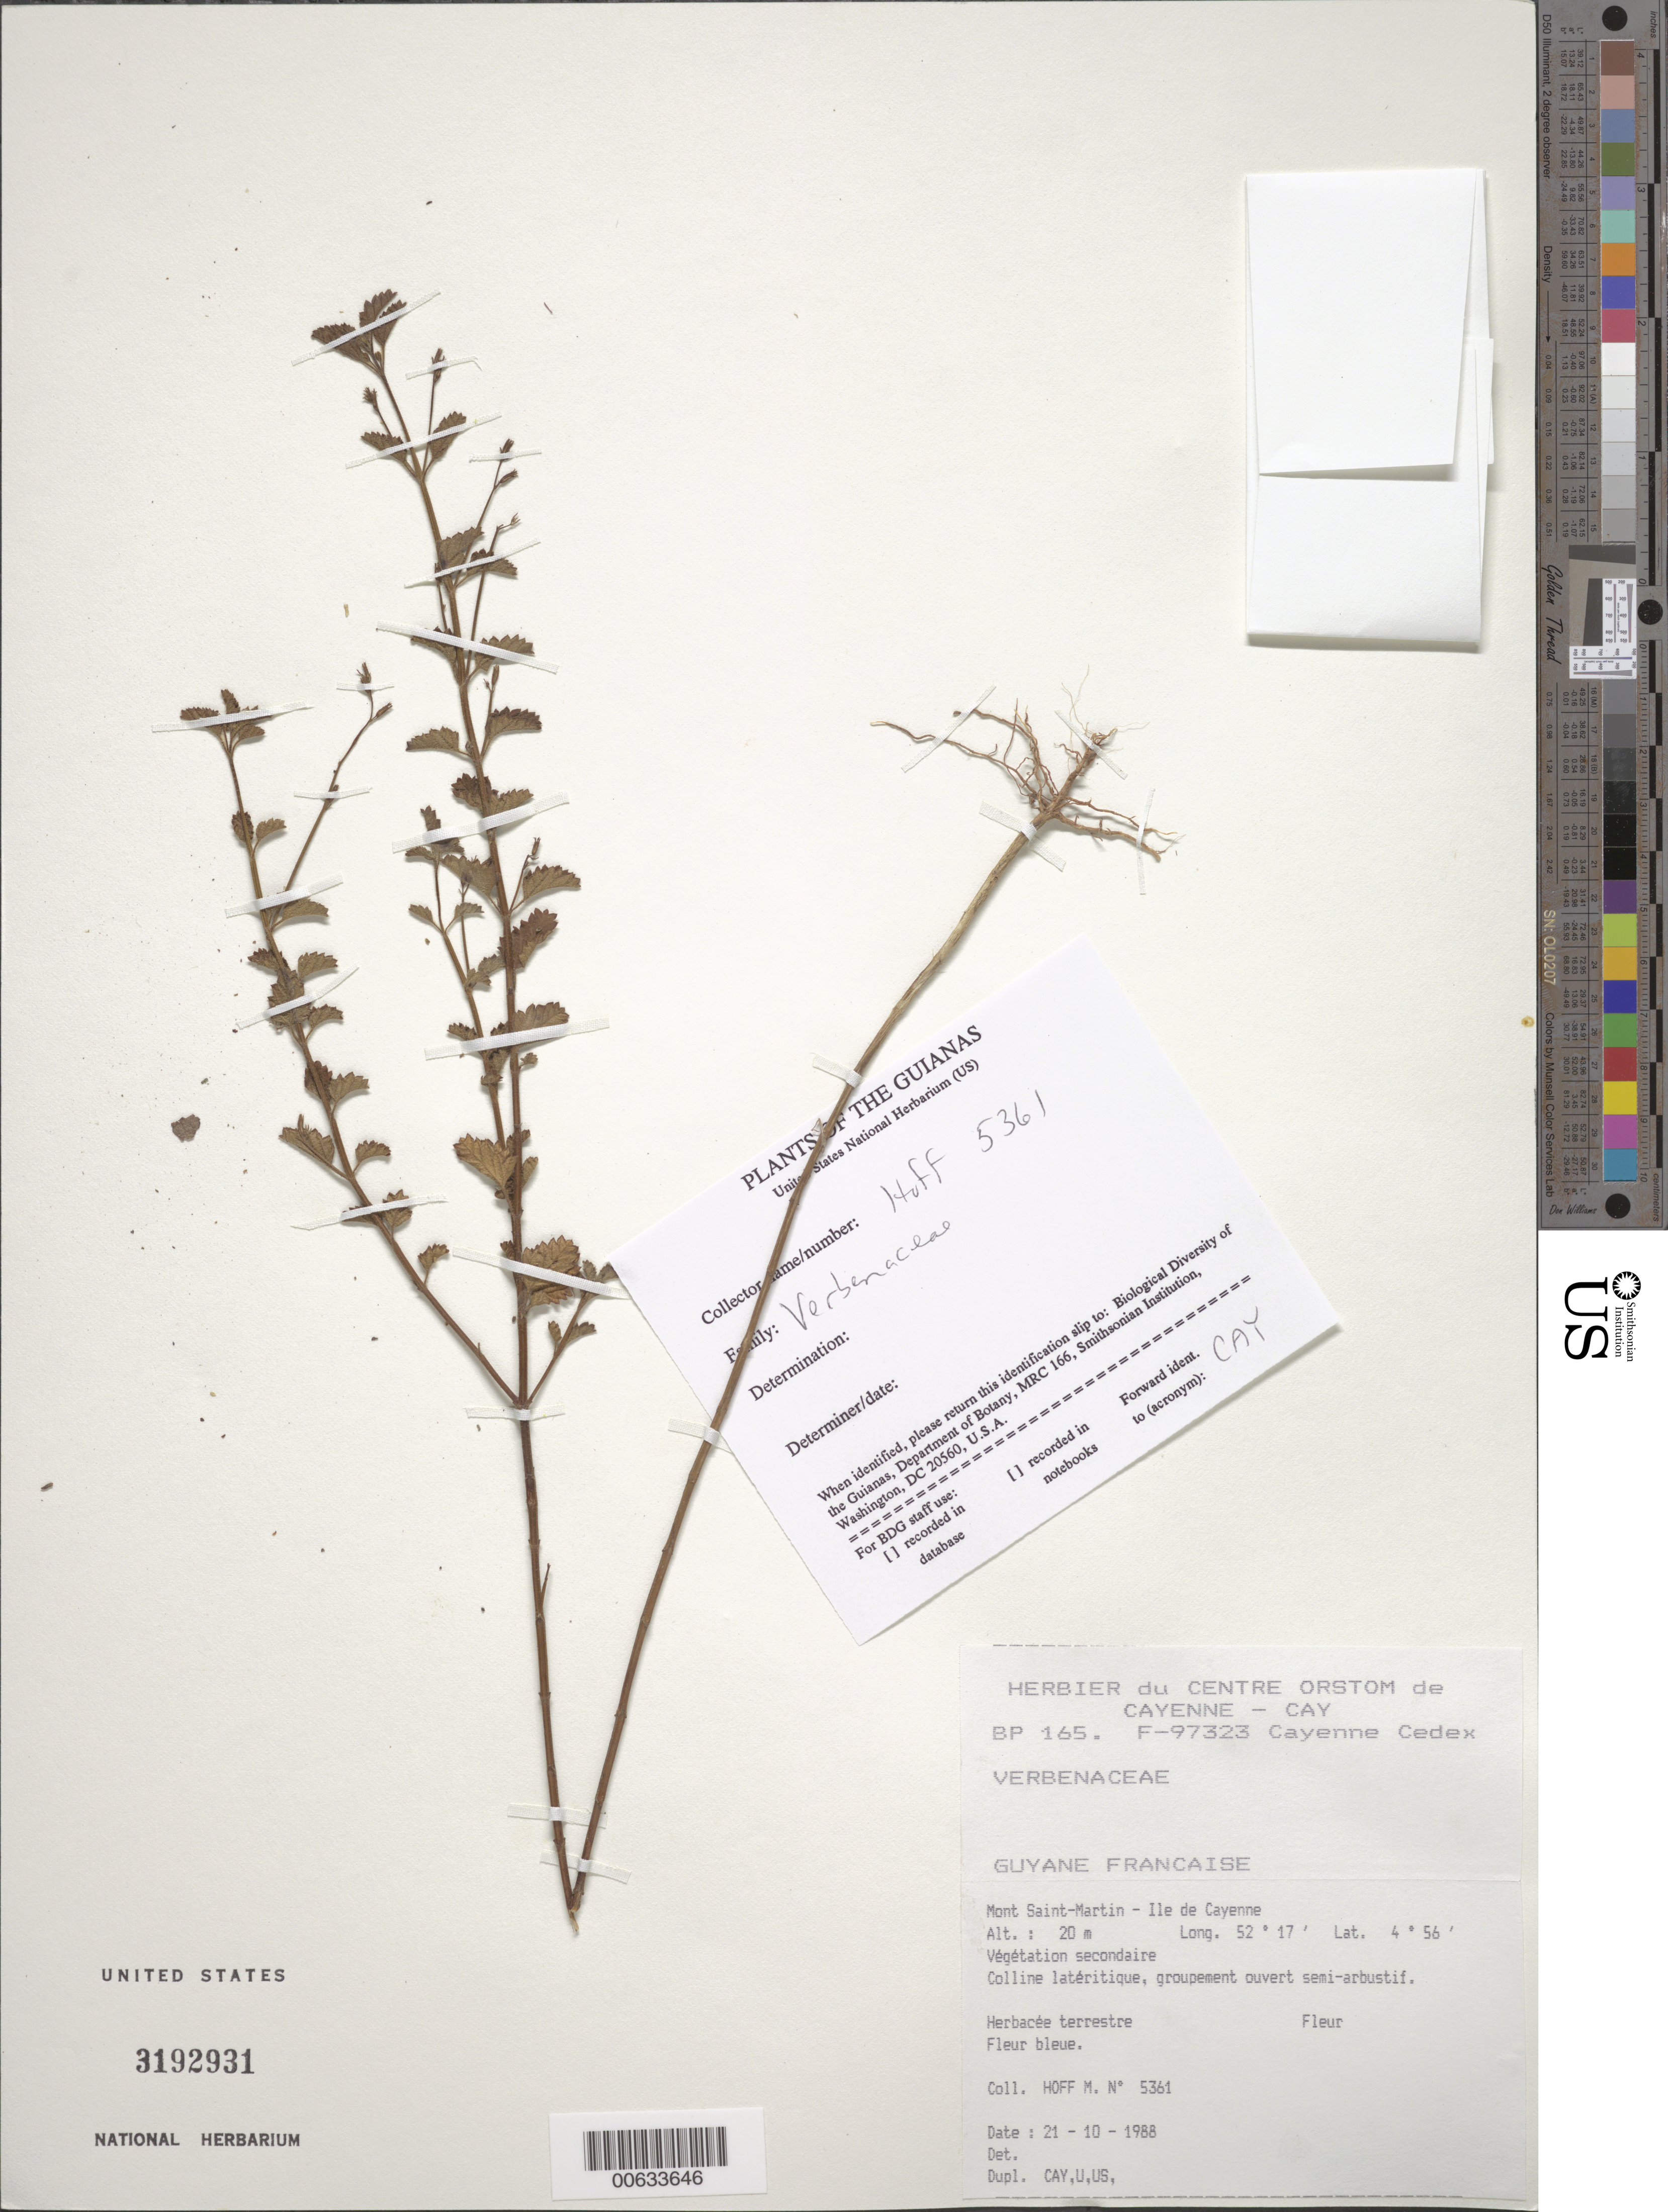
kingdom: Plantae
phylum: Tracheophyta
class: Magnoliopsida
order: Lamiales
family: Verbenaceae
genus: Tamonea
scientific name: Tamonea spicata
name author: Aubl.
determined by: Hoff, M.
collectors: M. Hoff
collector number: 5361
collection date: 1988-10-21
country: French Guiana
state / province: Cayenne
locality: Guyane Francaise. Mont Saint-Martin-Ile de Cayenne.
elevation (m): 20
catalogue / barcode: US 3192931